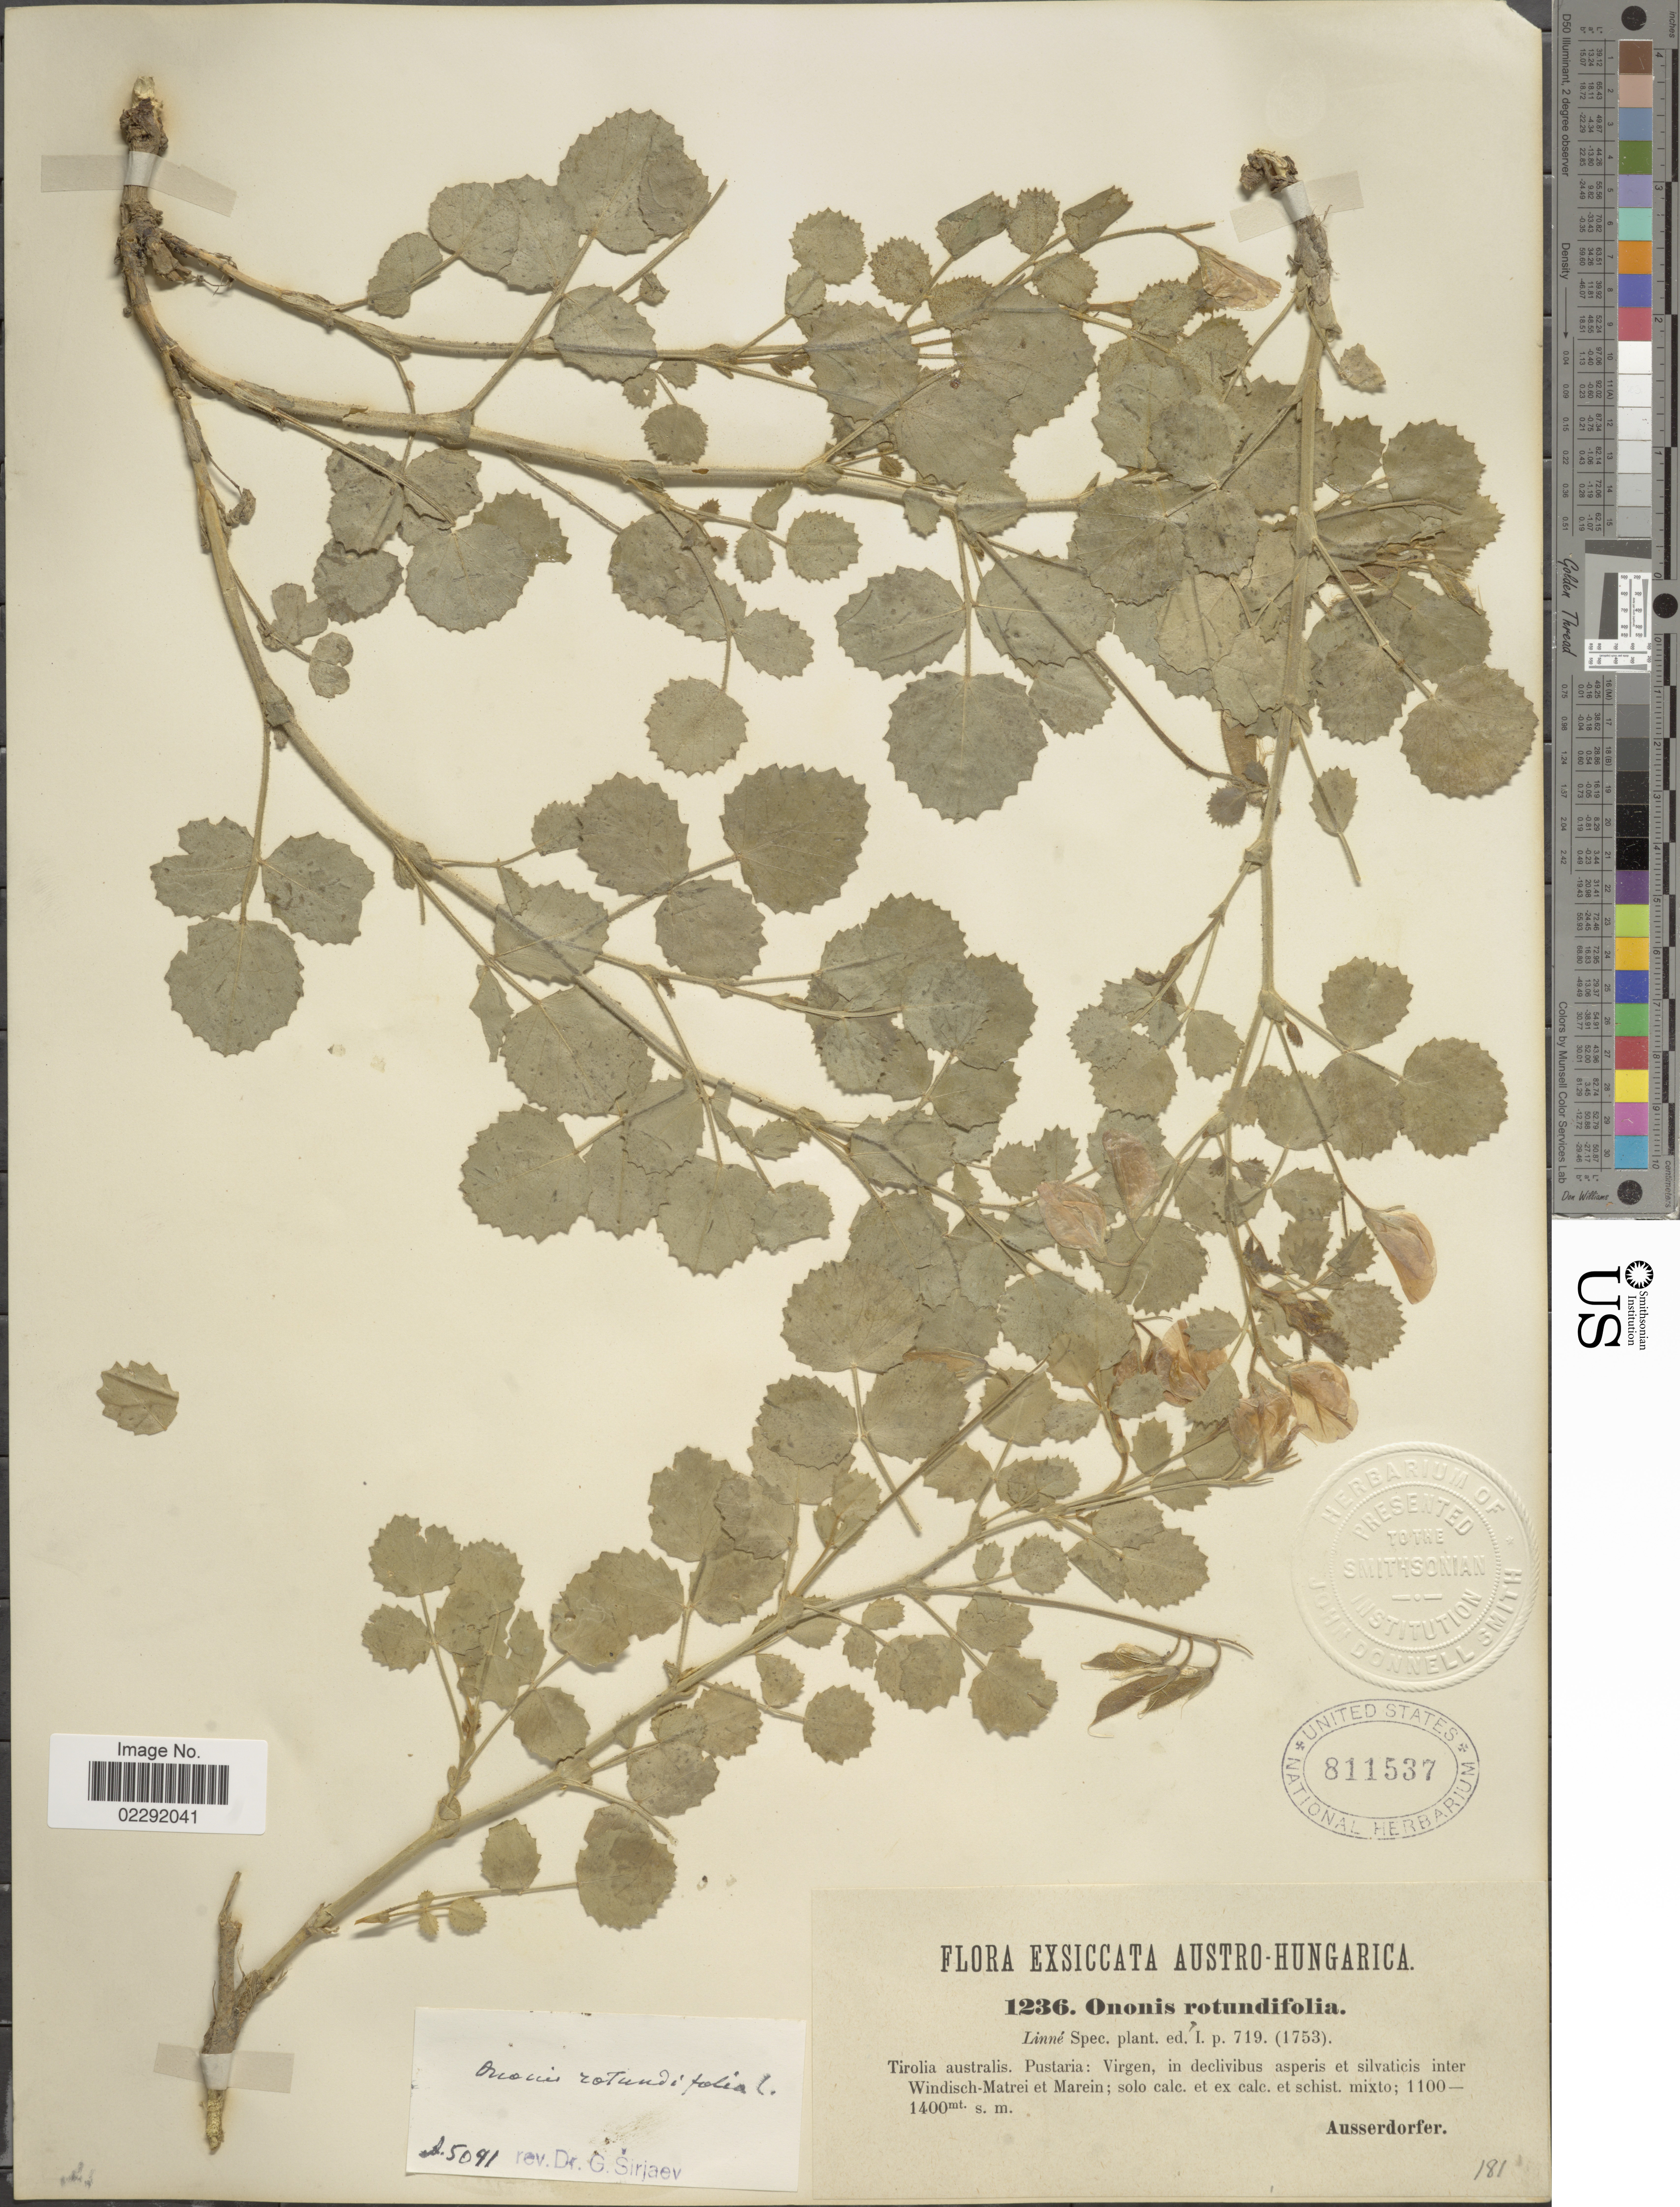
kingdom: Plantae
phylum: Tracheophyta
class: Magnoliopsida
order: Fabales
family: Fabaceae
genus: Ononis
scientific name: Ononis rotundifolia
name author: L.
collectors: A. Ausserdorfer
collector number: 1236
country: Austria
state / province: Tirol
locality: Tirolia australis, Pustaria: Virgen, in declivibus asperis et silvaticis inter Windisch-Matrei et Marein.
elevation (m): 1400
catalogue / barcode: US 811537